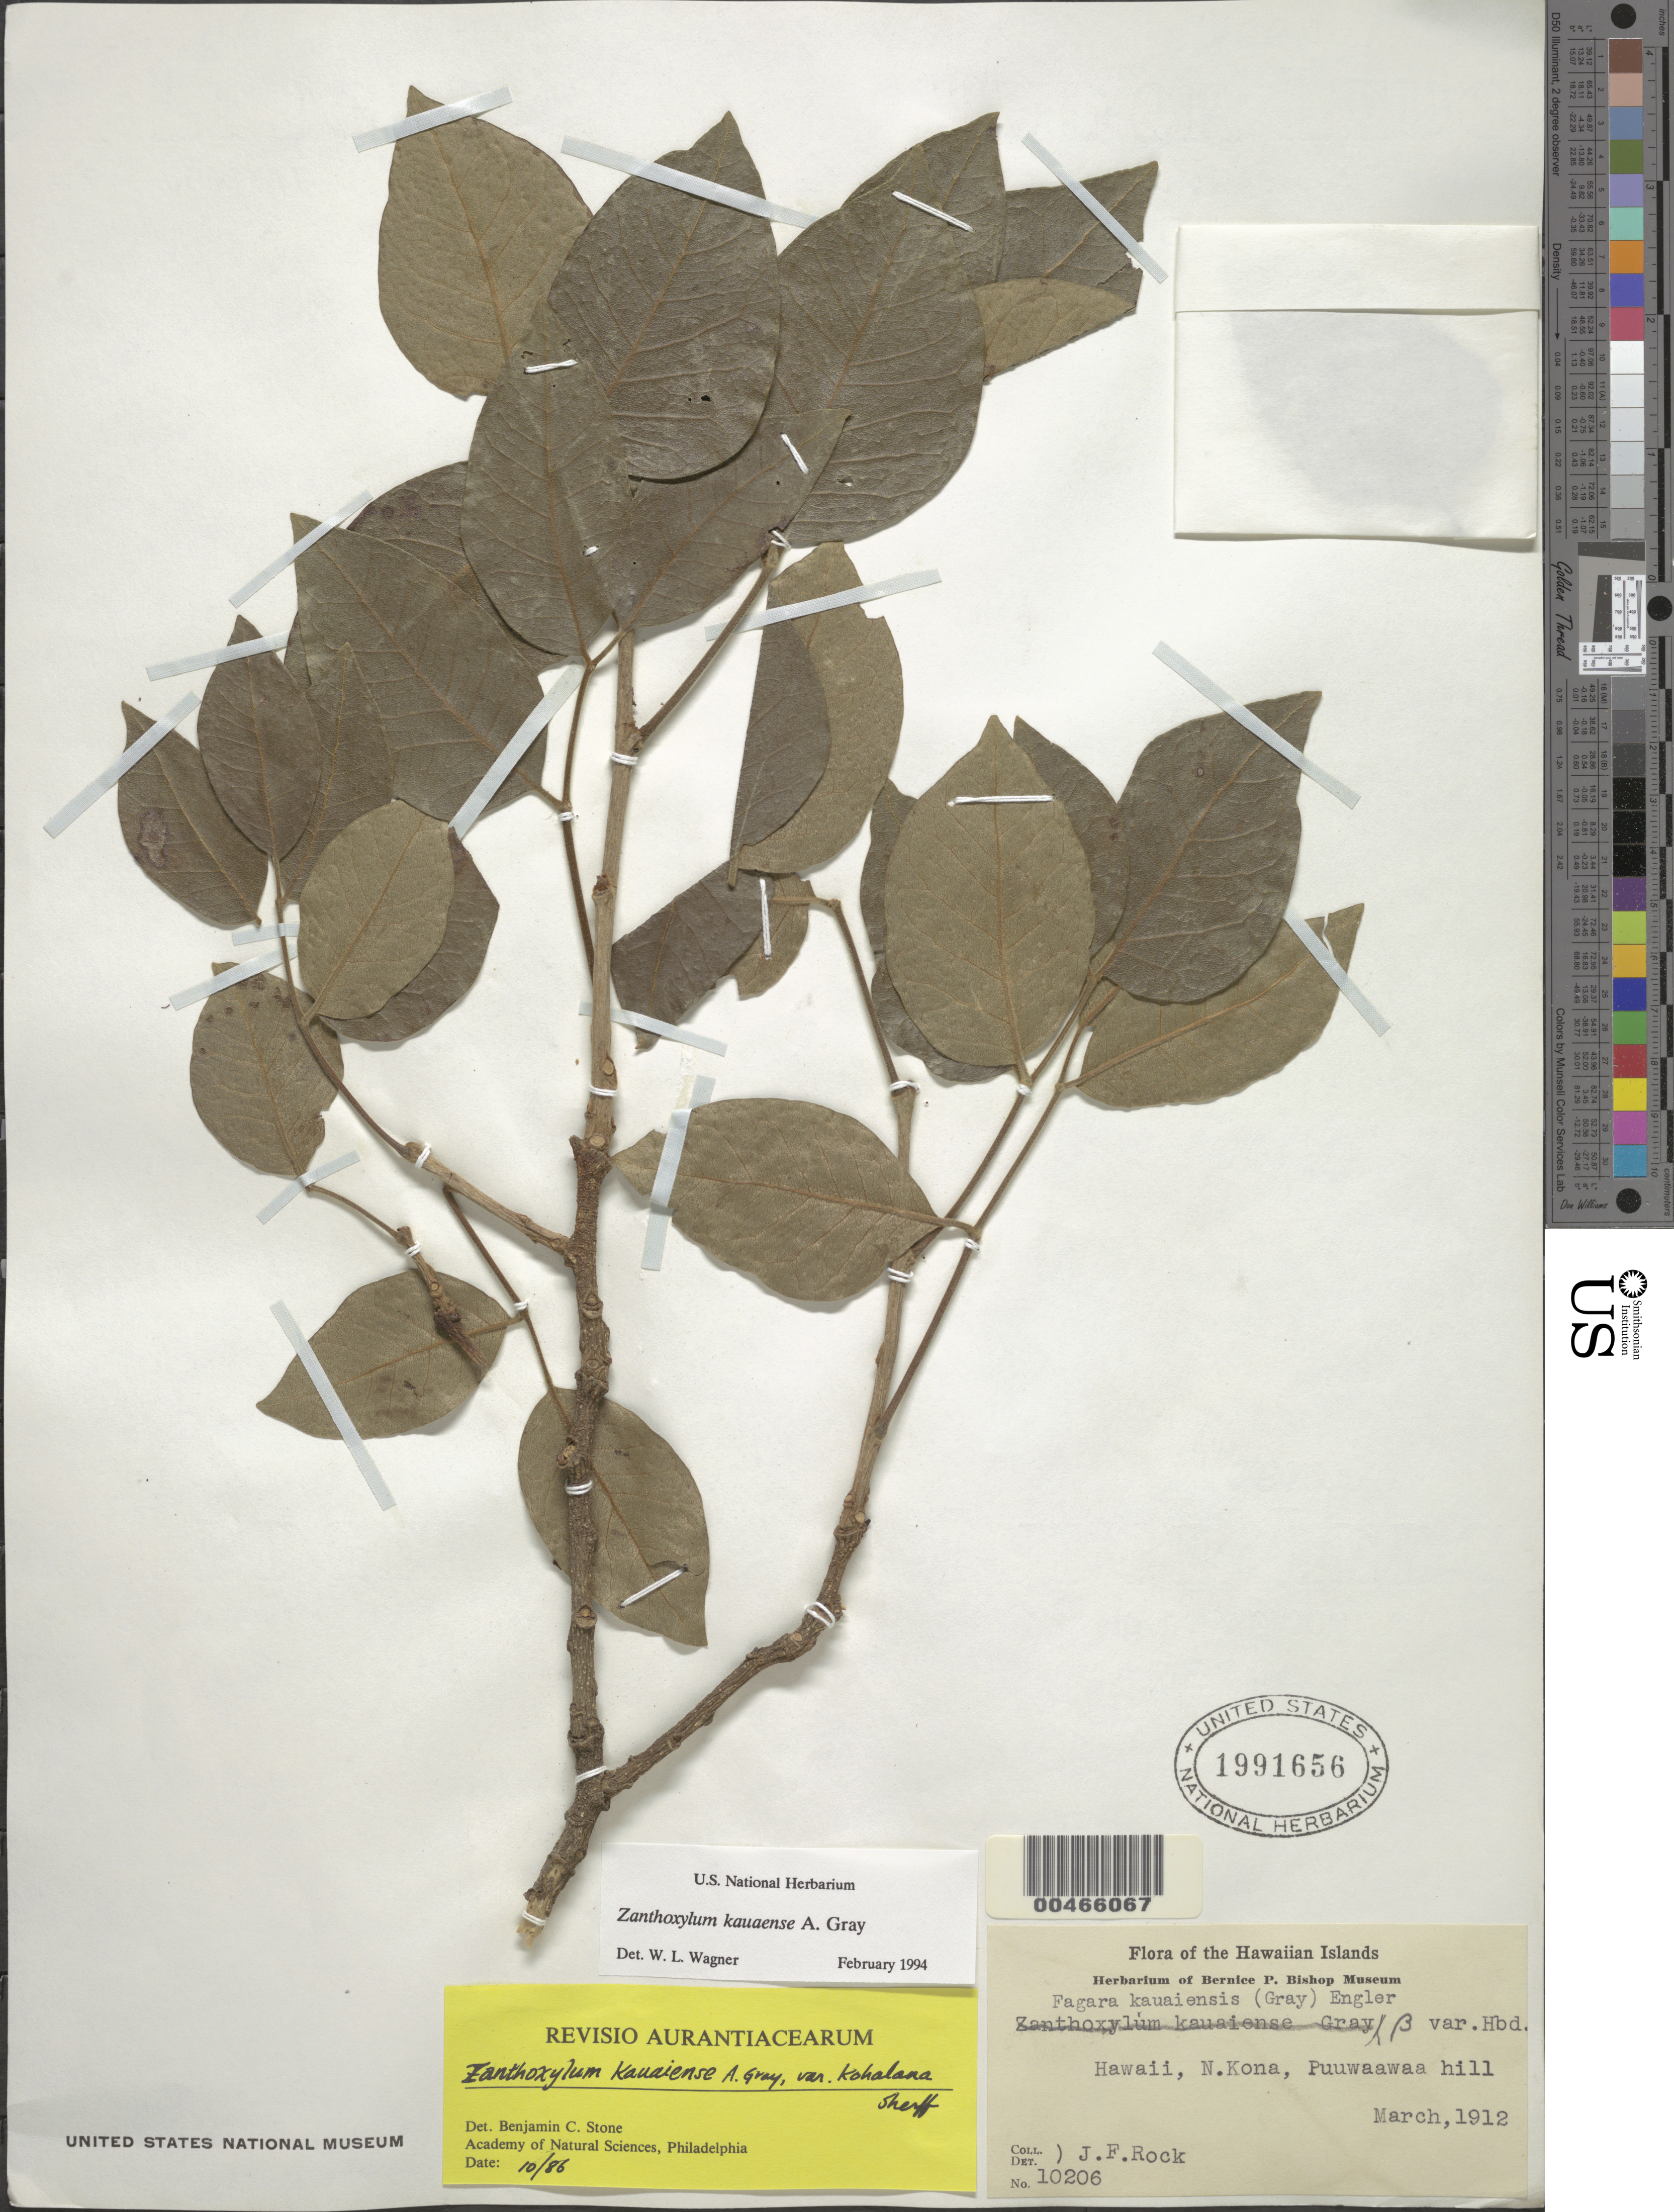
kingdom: Plantae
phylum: Tracheophyta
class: Magnoliopsida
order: Sapindales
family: Rutaceae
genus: Zanthoxylum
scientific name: Zanthoxylum kauaense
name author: A. Gray in Wilkes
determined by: Wagner, W. L., (BOT), Smithsonian Institution - National Museum of Natural History (UNITED STATES)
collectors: J. F. Rock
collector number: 10206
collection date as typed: Mar 1912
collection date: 1912-03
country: United States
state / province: Hawaii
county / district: Hawaii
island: Hawaii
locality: N Kona, Puuwaawaa hill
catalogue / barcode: US 1991656